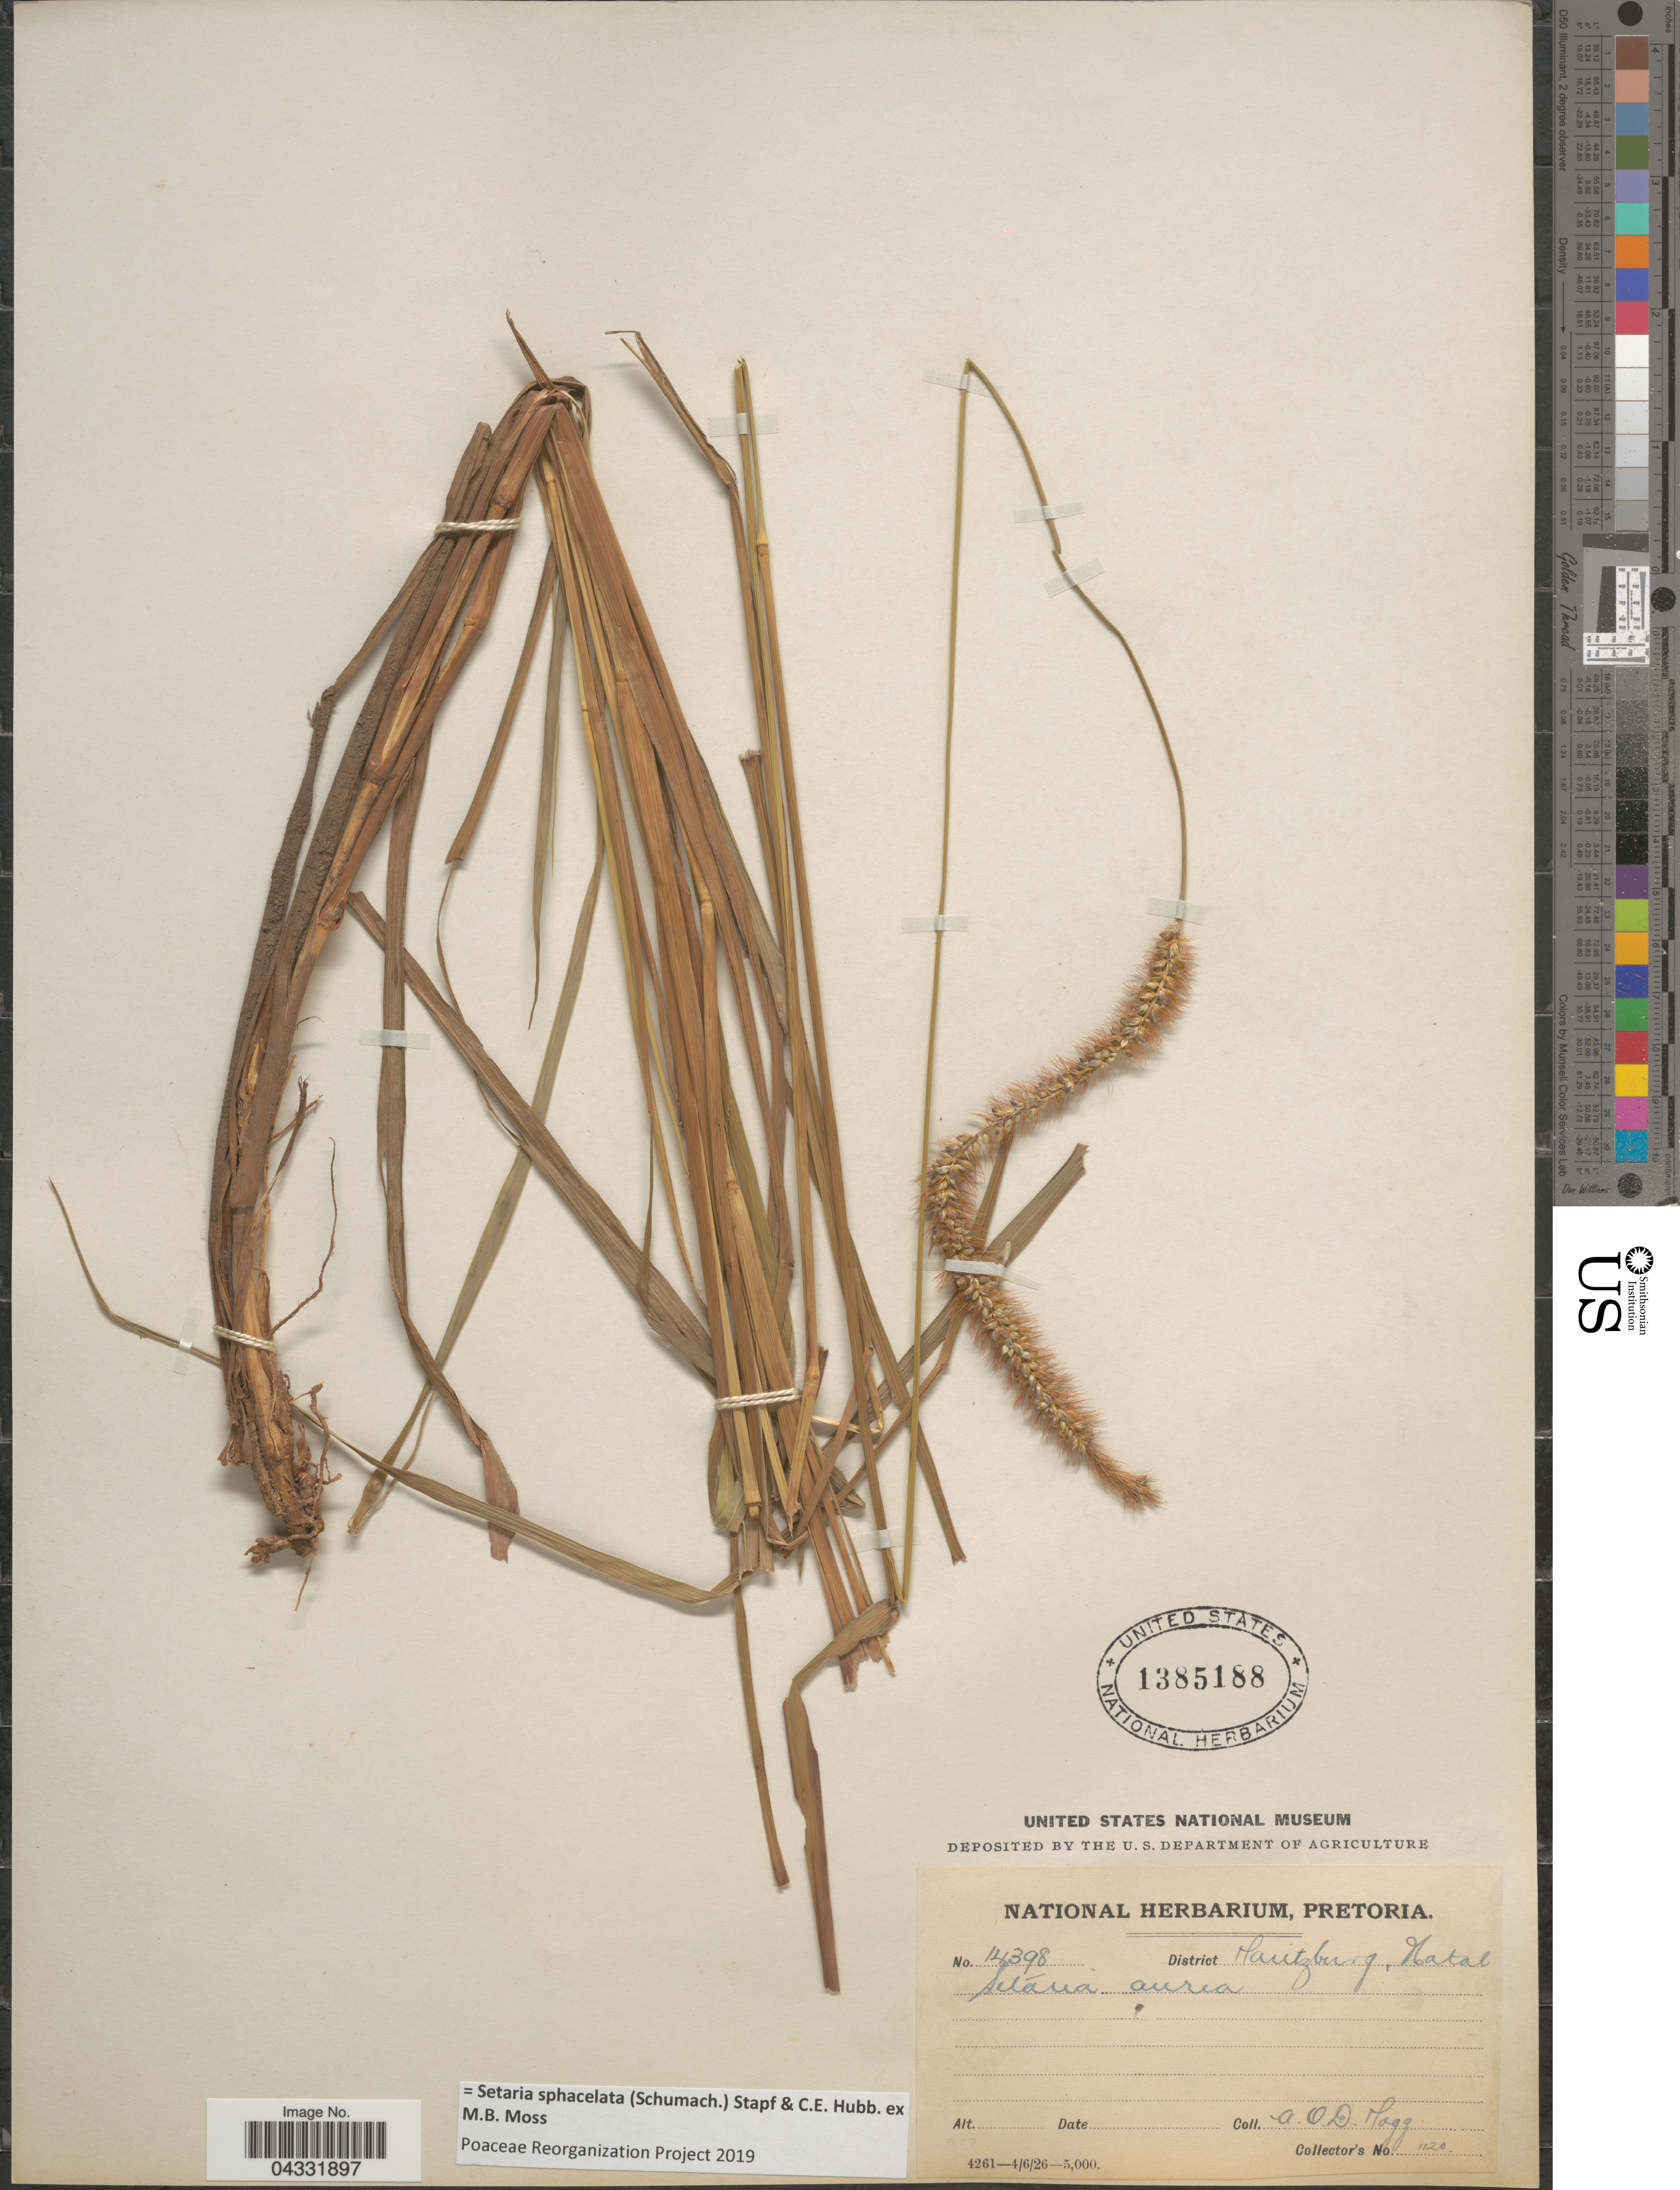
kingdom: Plantae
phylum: Tracheophyta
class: Liliopsida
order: Poales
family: Poaceae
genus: Setaria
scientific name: Setaria sphacelata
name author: (Schumach.) Stapf & Hubb. ex Moss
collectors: A. O. Mogg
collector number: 1120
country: South Africa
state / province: KwaZulu-Natal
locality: District Maritzburg, Natal.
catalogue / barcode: US 1385188